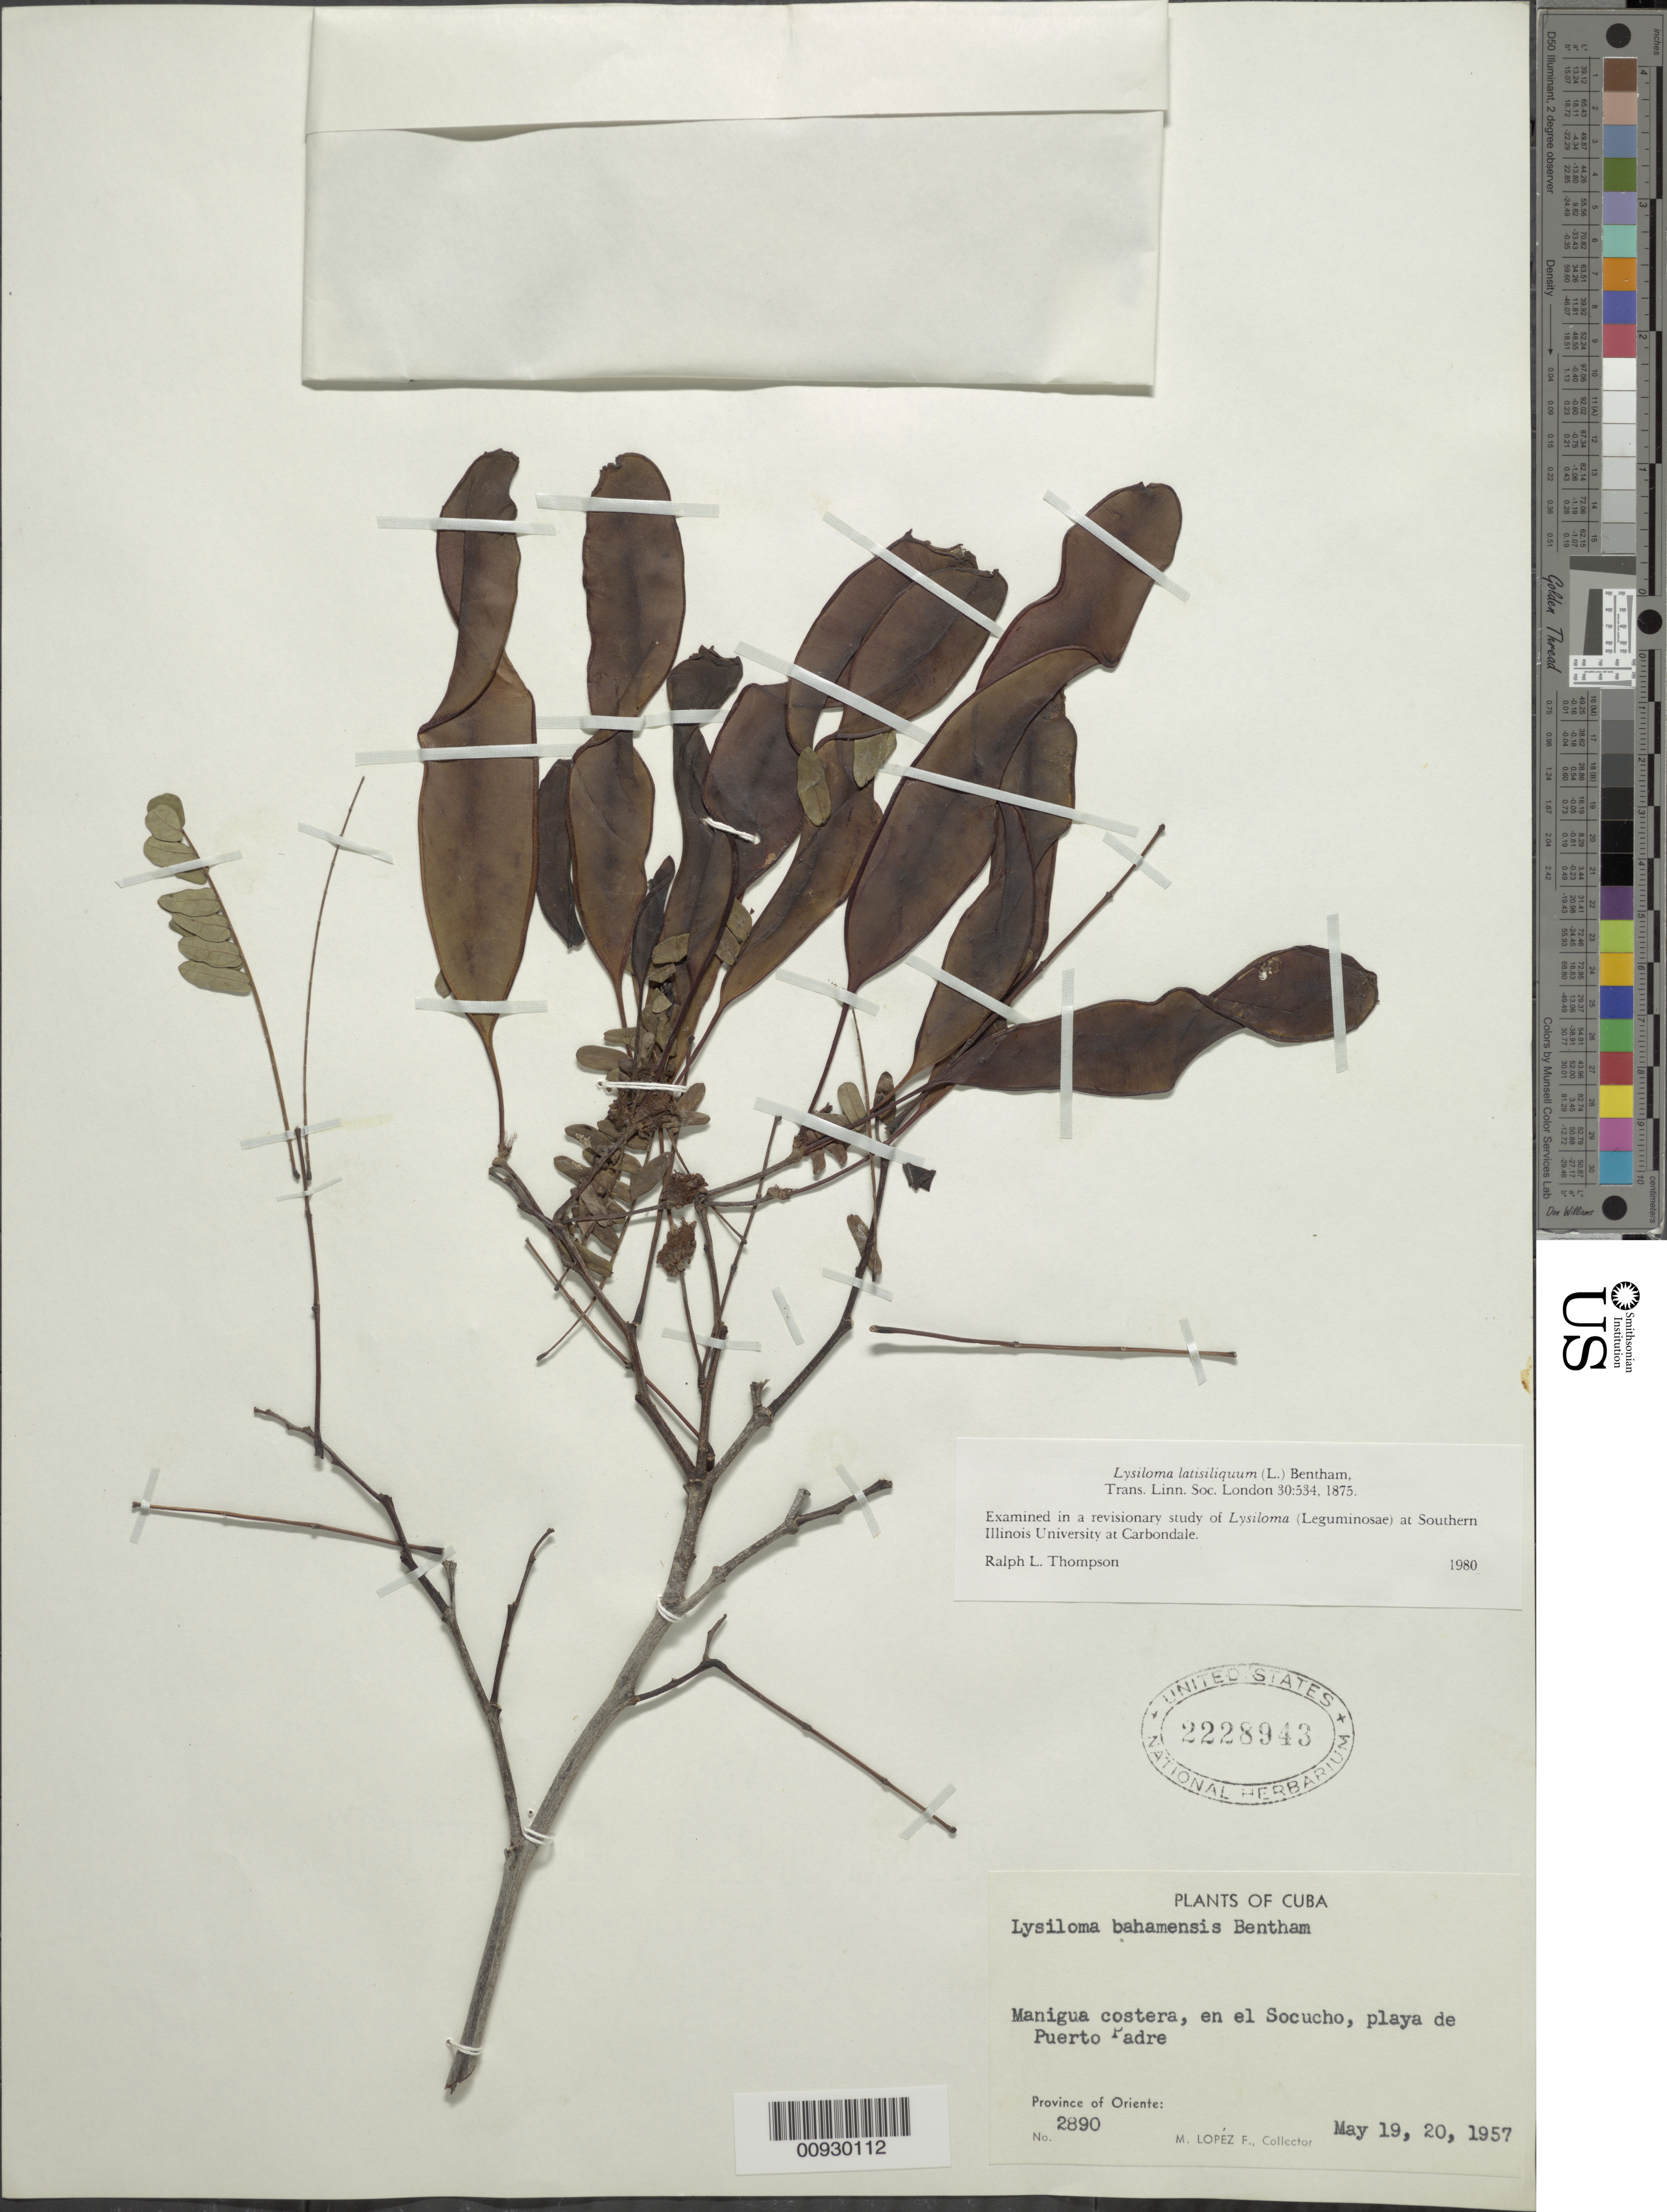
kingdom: Plantae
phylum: Tracheophyta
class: Magnoliopsida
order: Fabales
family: Fabaceae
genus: Lysiloma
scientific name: Lysiloma latisiliquum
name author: (L.) Benth.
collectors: M. López Figueiras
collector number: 2890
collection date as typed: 19 May 1957 and 20 May 1957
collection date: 1957-05-19,1957-05-20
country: Cuba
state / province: Oriente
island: Cuba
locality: playa de Puerto Padre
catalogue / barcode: US 2228943